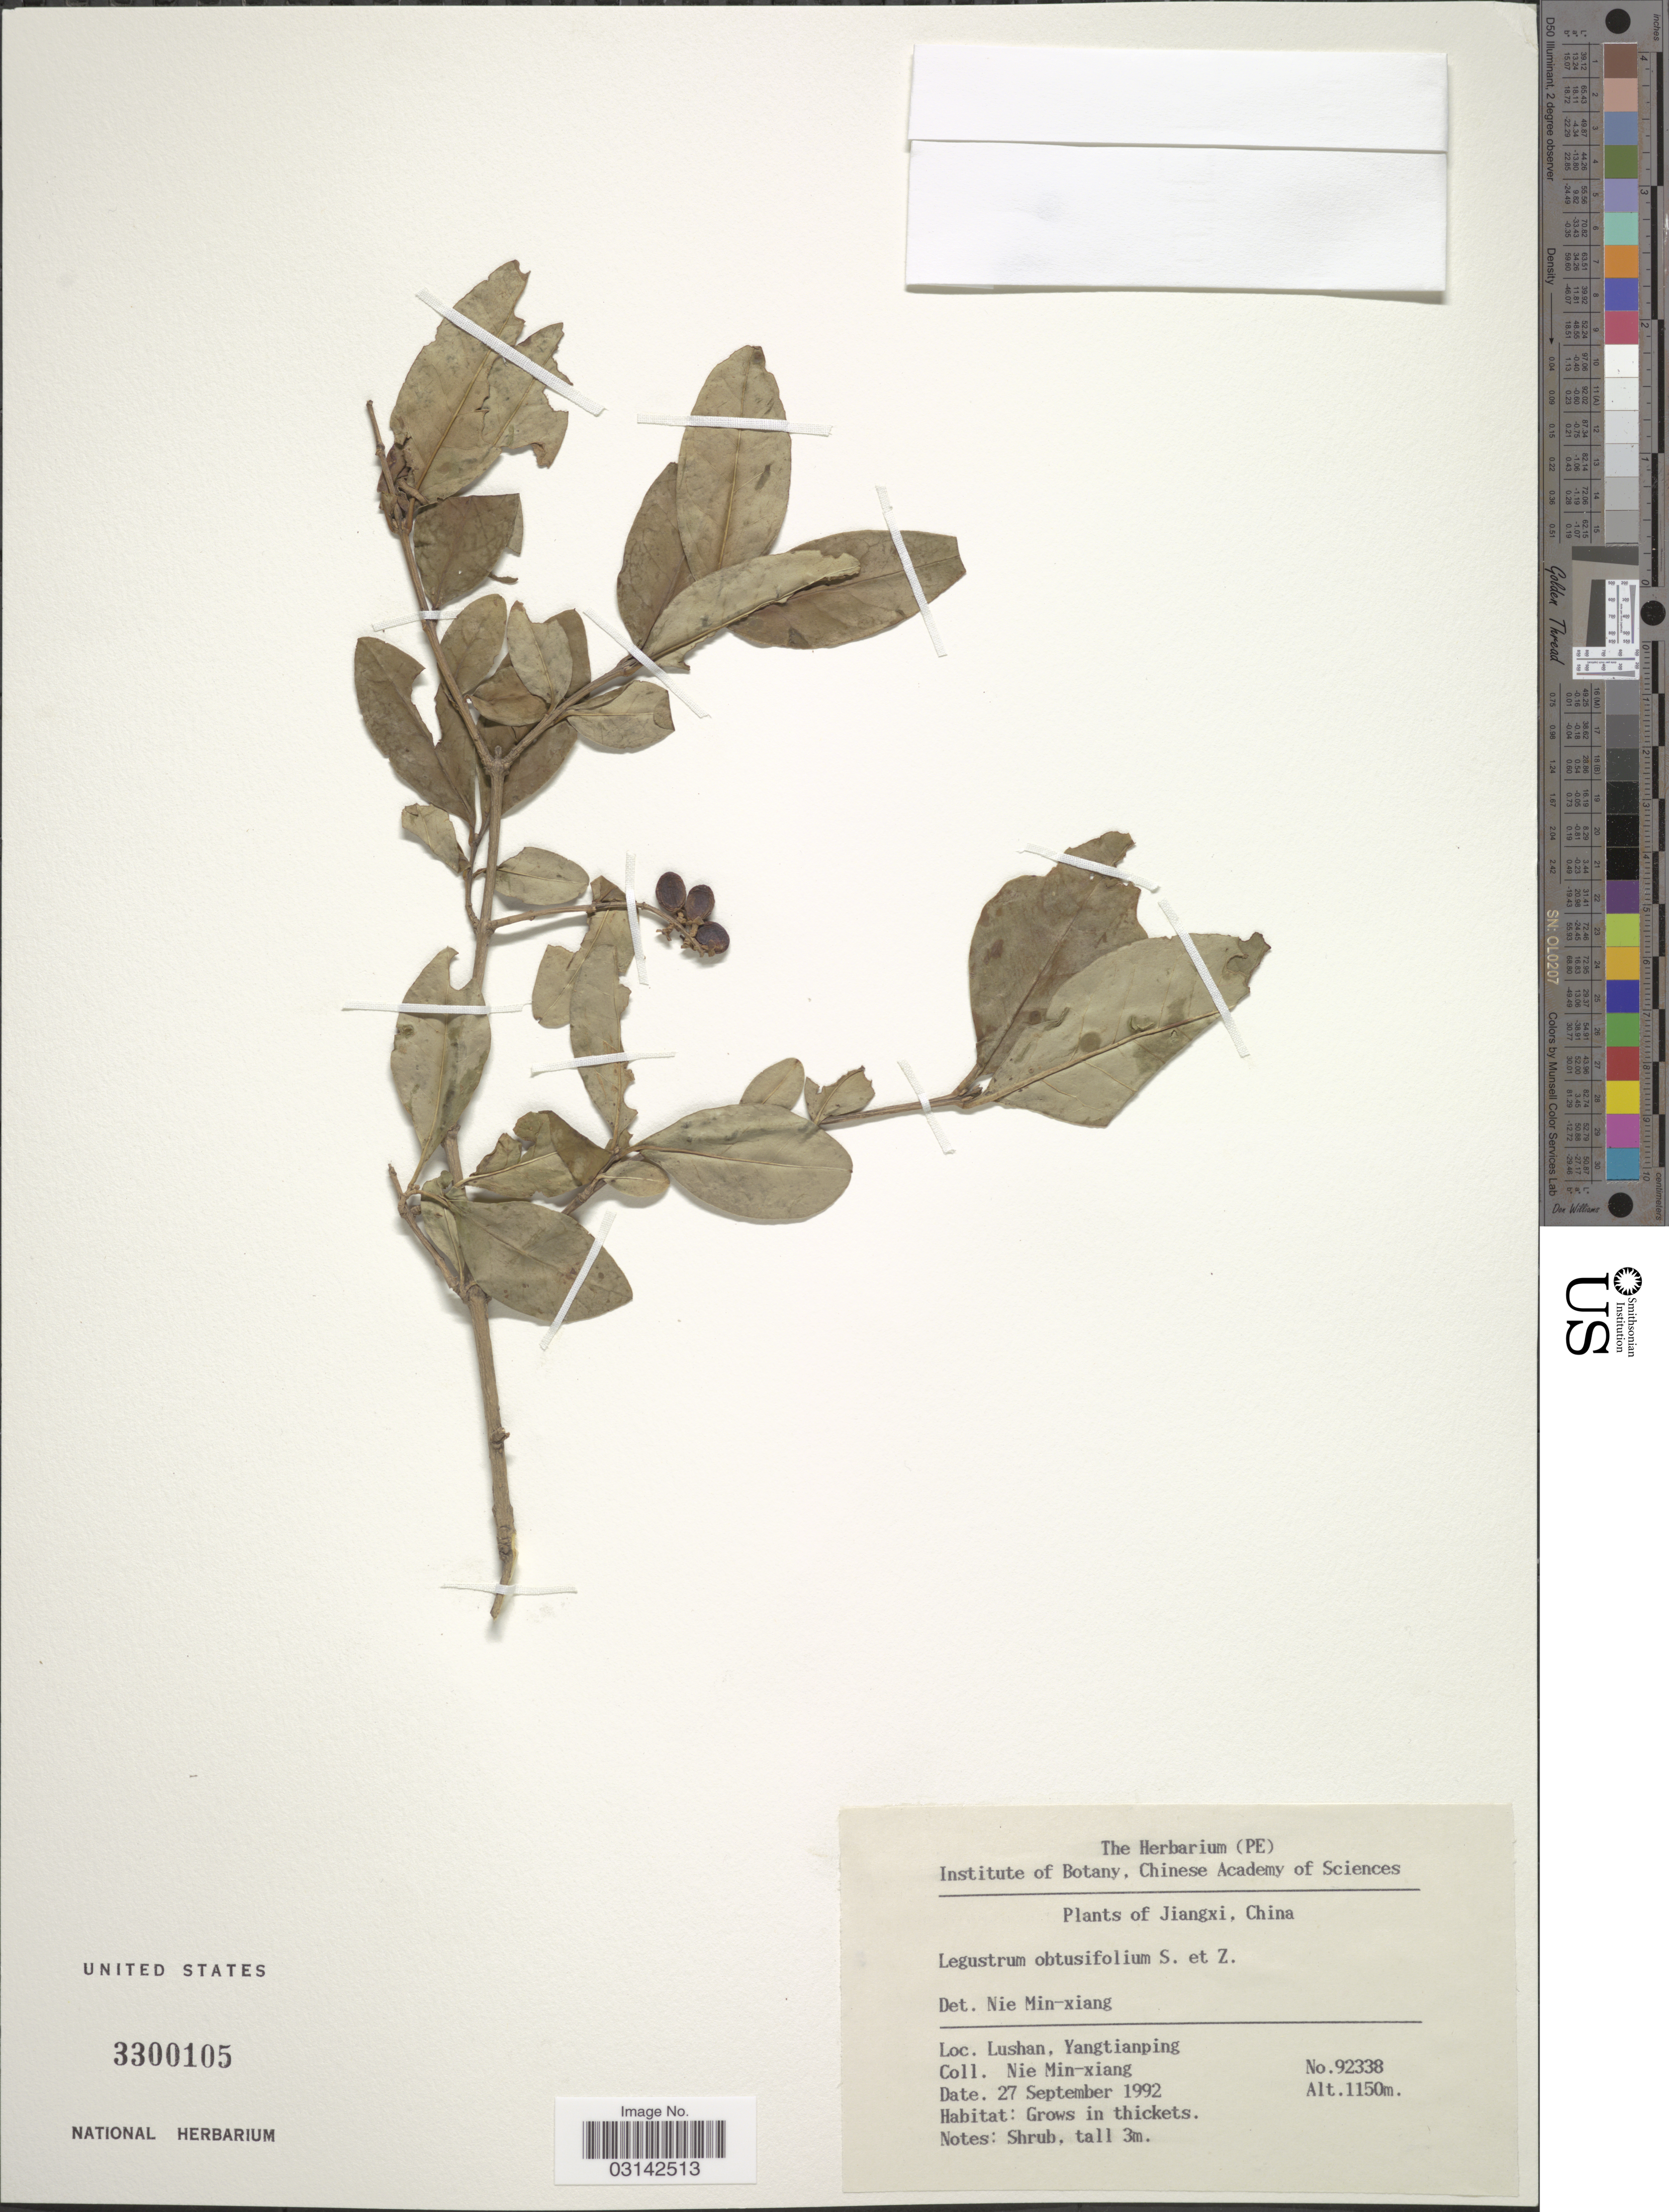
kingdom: Plantae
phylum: Tracheophyta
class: Magnoliopsida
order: Lamiales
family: Oleaceae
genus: Ligustrum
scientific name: Ligustrum obtusifolium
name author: Siebert & Zucc.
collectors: M. Nie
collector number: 92338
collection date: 1992-09-27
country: China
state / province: Jiangxi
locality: Jiangxi, Lushan, Yangtianping.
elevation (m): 1150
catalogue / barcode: US 3300105